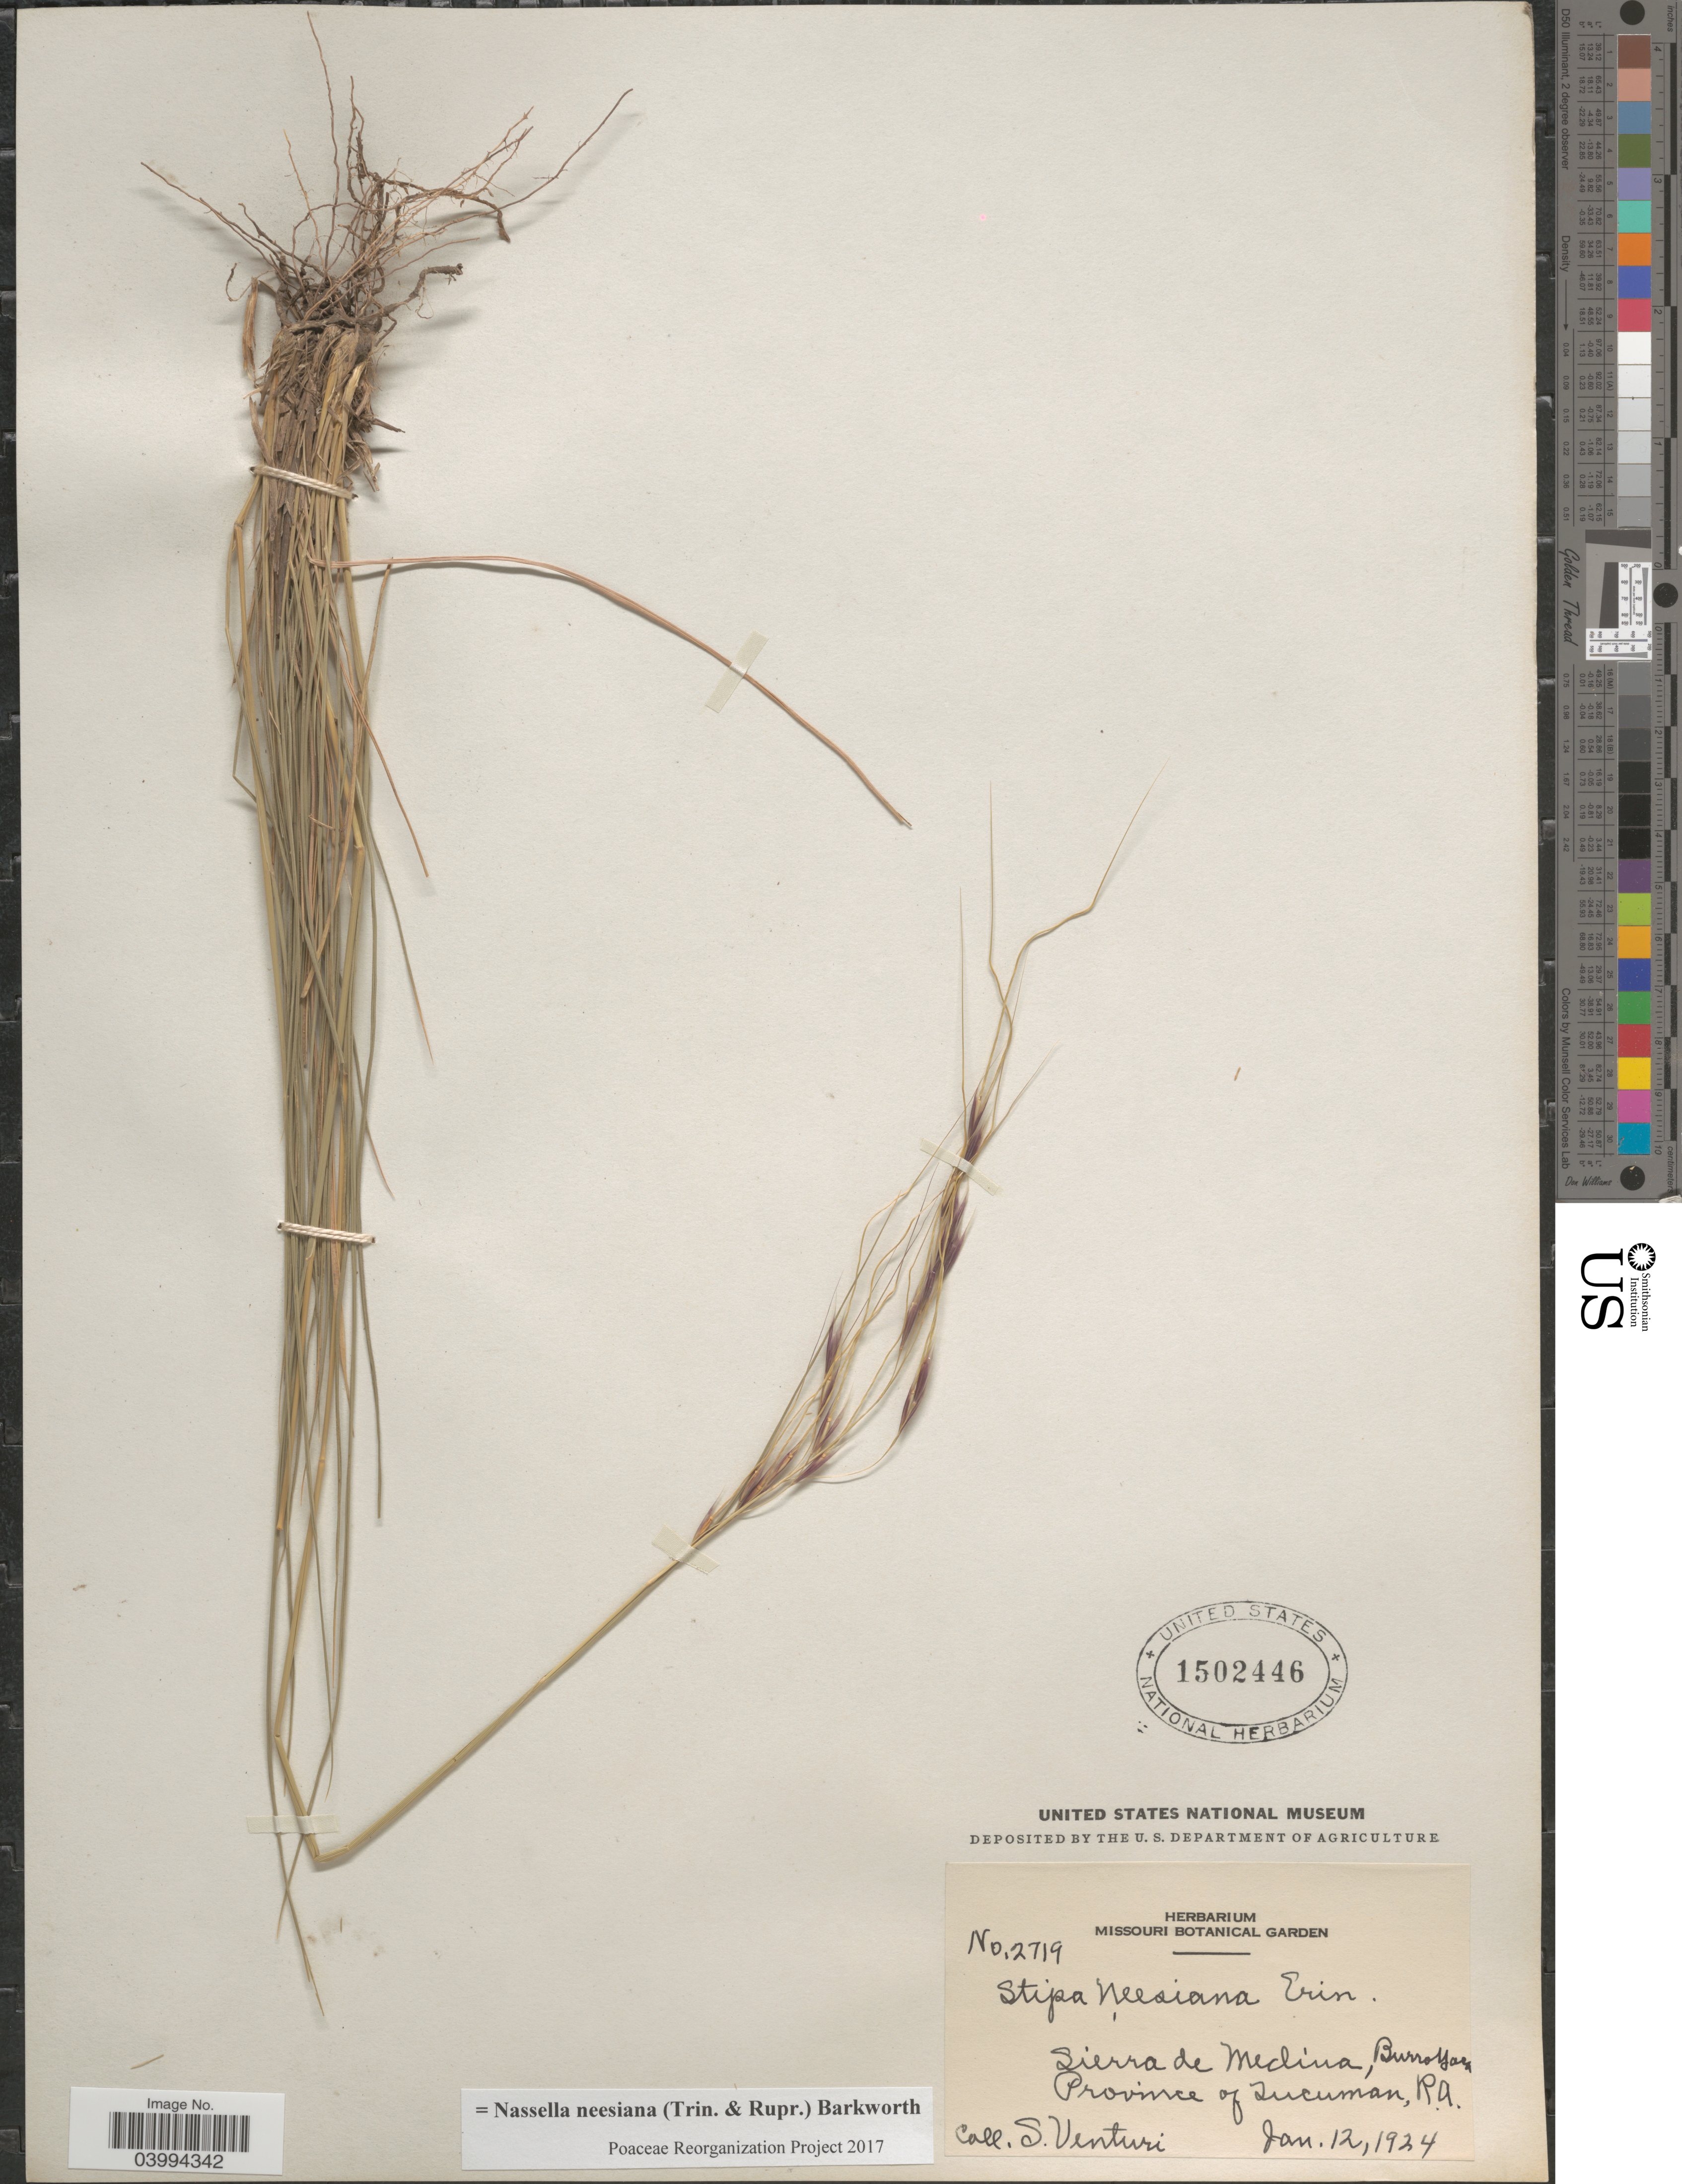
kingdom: Plantae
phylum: Tracheophyta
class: Liliopsida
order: Poales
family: Poaceae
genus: Nassella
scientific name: Nassella neesiana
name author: (Trin. & Rupr.) Barkworth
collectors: S. Venturi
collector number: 2719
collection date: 1924-01-12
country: Argentina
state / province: Tucuman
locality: Sierra de Medina, Burroyaco.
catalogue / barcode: US 1502446